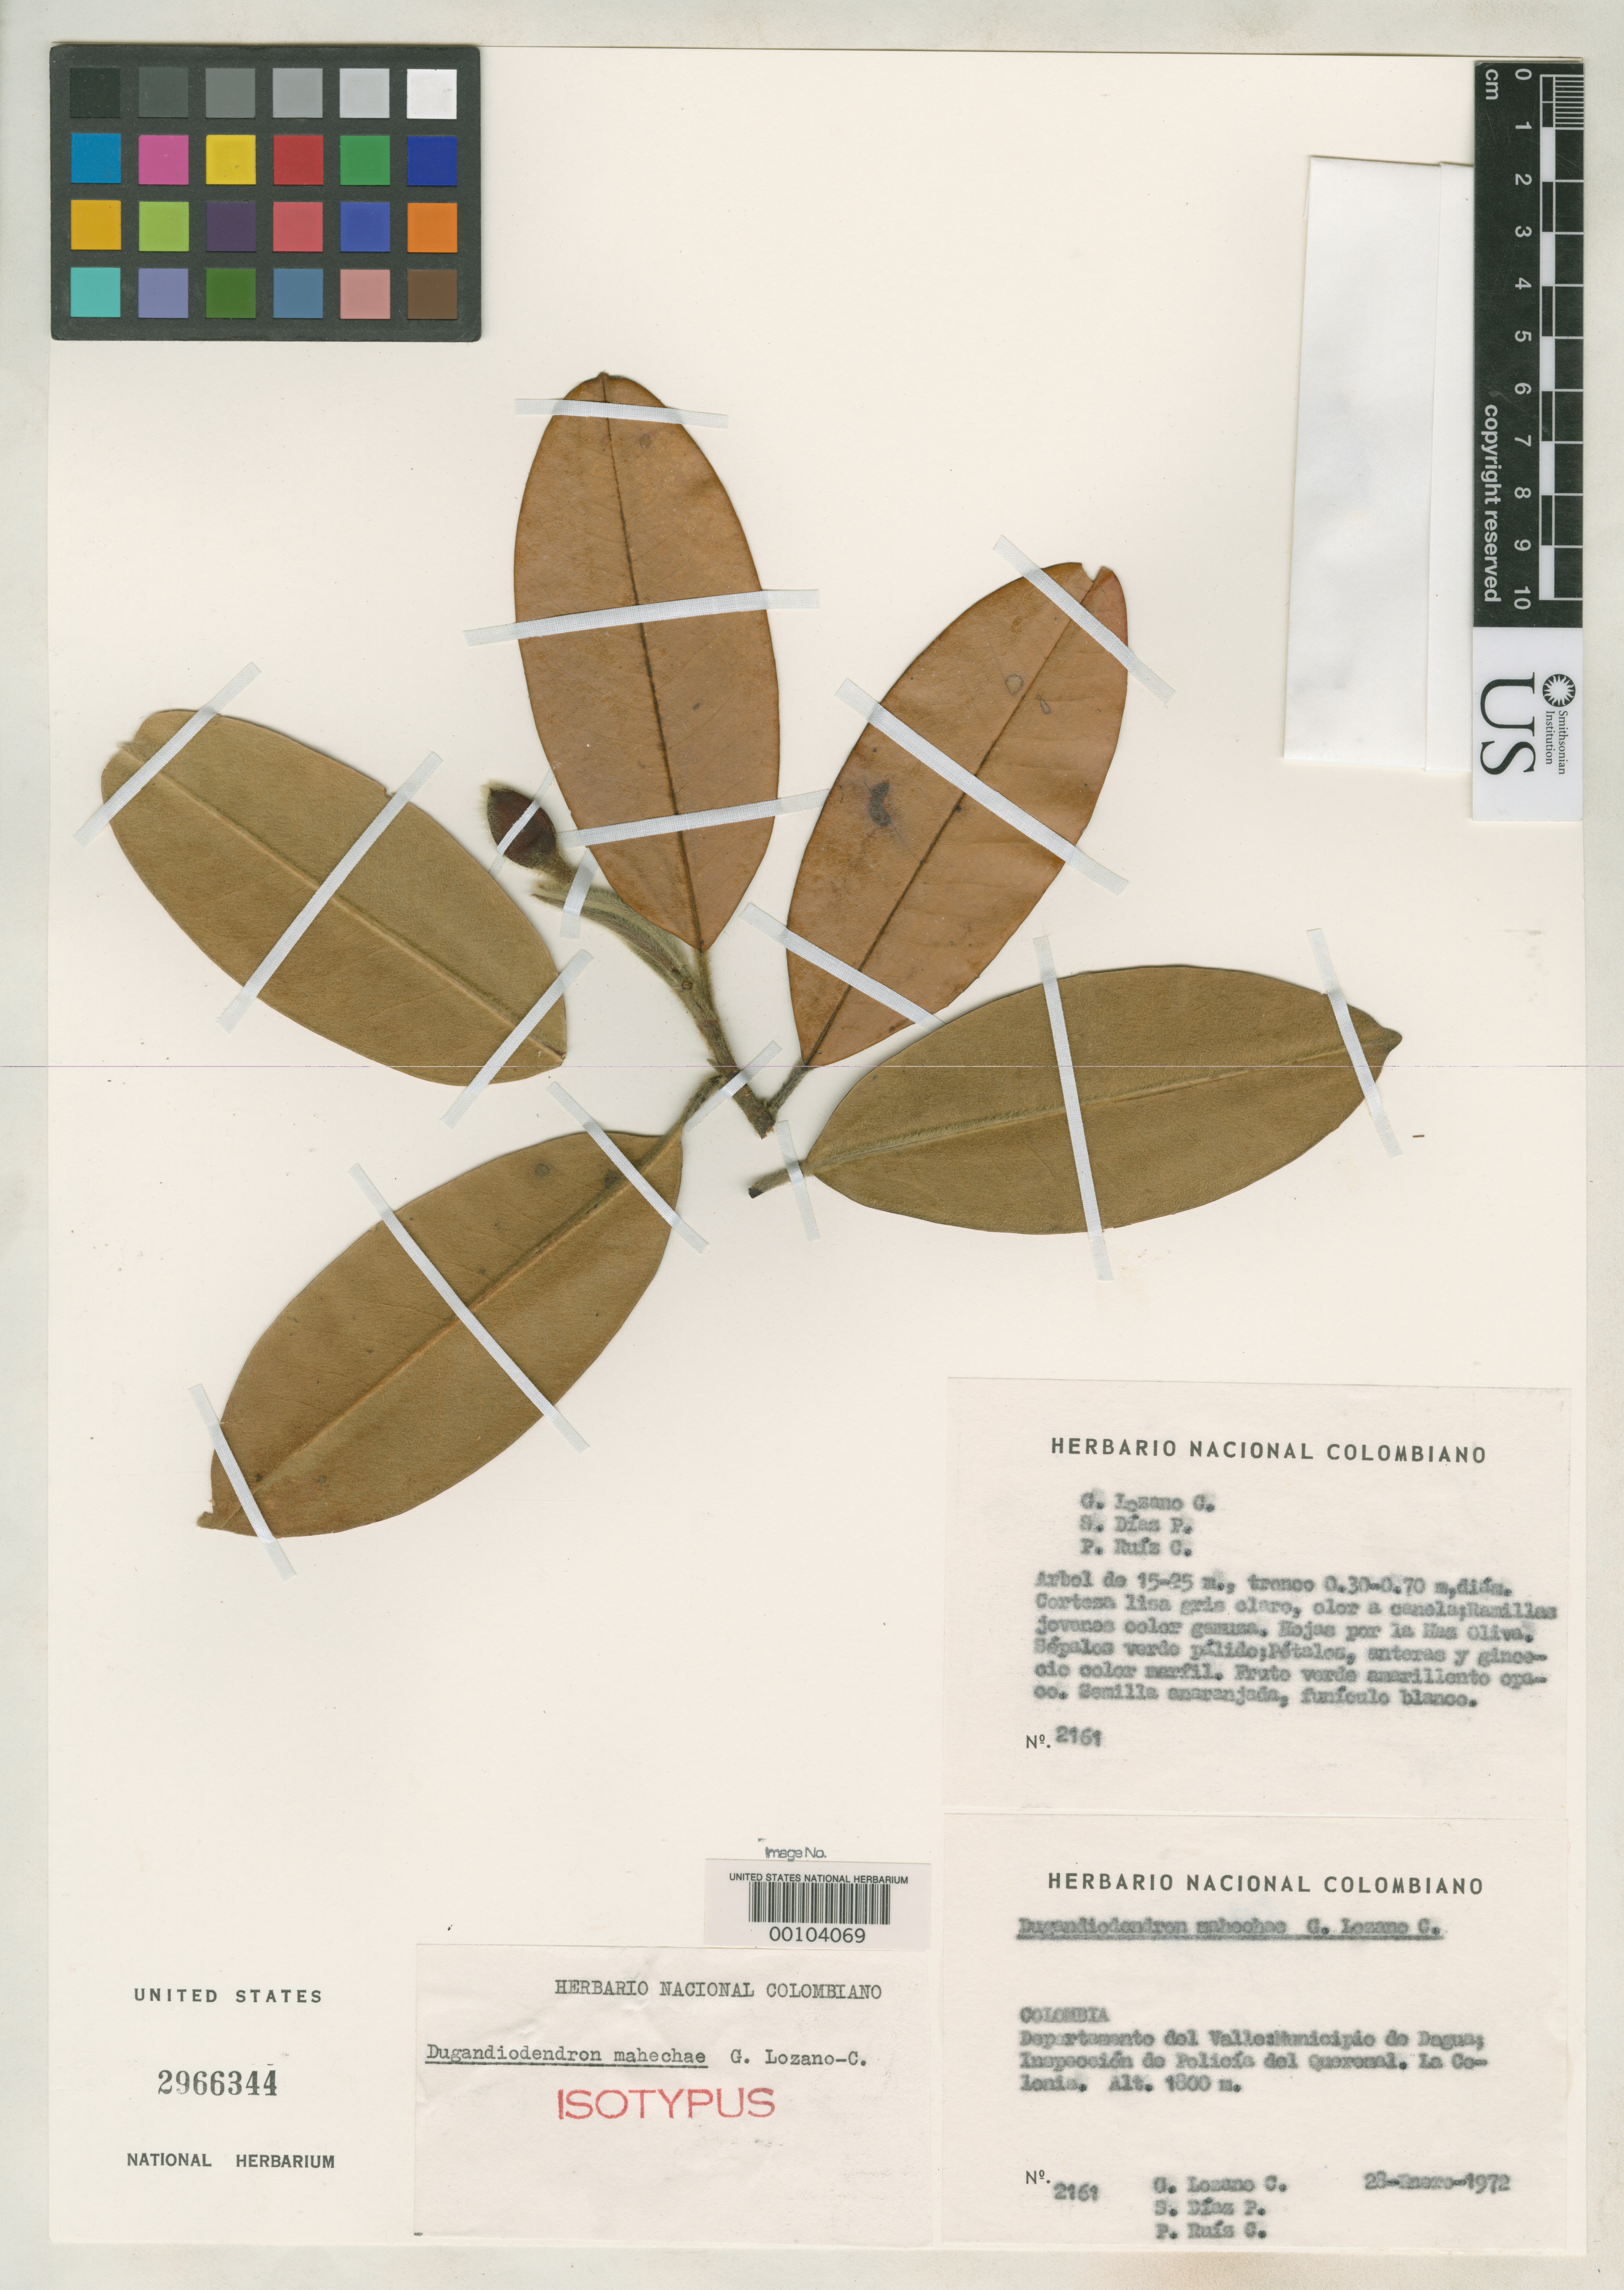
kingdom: Plantae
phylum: Tracheophyta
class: Magnoliopsida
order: Magnoliales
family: Magnoliaceae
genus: Dugandiodendron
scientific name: Dugandiodendron mahechae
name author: Lozano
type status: Isotype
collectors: G. Lozano-Contreras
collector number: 2161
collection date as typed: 28 Jan 1972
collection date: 1972-01-28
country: Colombia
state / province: Valle del Cauca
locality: Dagua, inspeccion Depolicia del Queremal, La Colonia.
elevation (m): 1800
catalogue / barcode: US 2966344